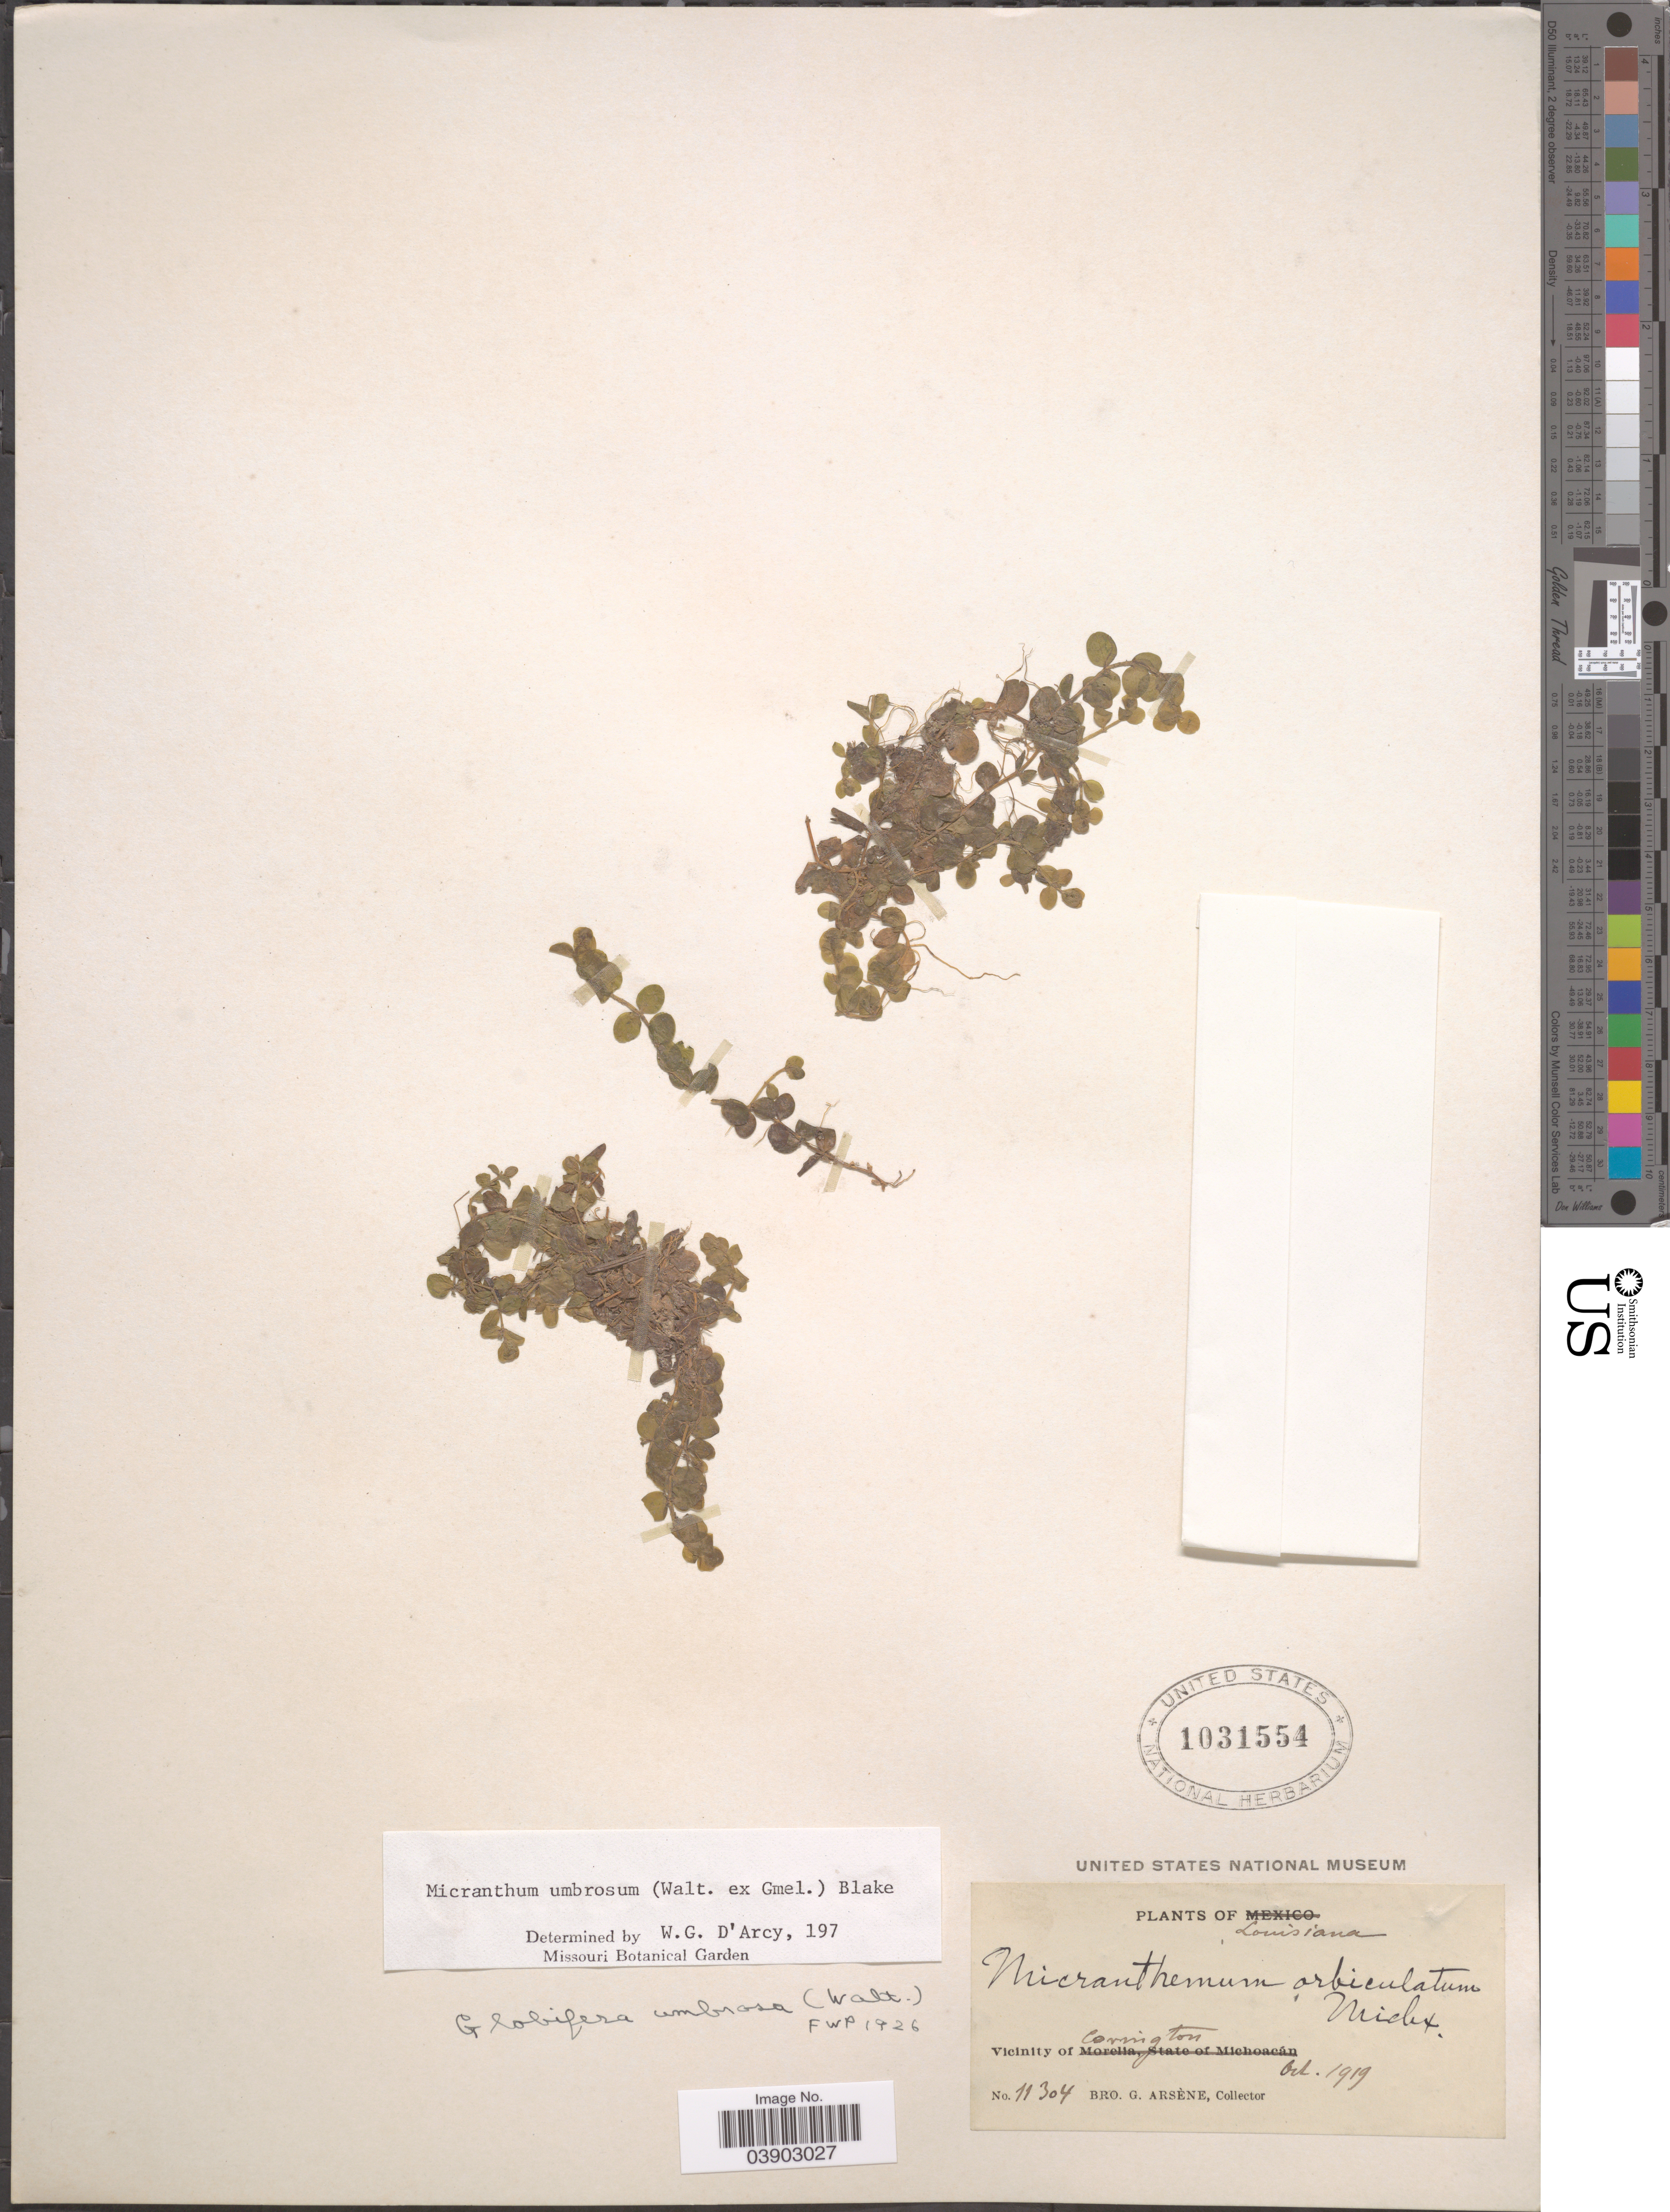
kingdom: Plantae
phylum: Tracheophyta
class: Magnoliopsida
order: Lamiales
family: Linderniaceae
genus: Micranthemum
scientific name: Micranthemum umbrosum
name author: (J.F. Gmel.) S.F. Blake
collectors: Bro. G. Arsène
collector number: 11304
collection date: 1919-10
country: United States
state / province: Louisiana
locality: Vicinity of Covington.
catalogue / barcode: US 1031554